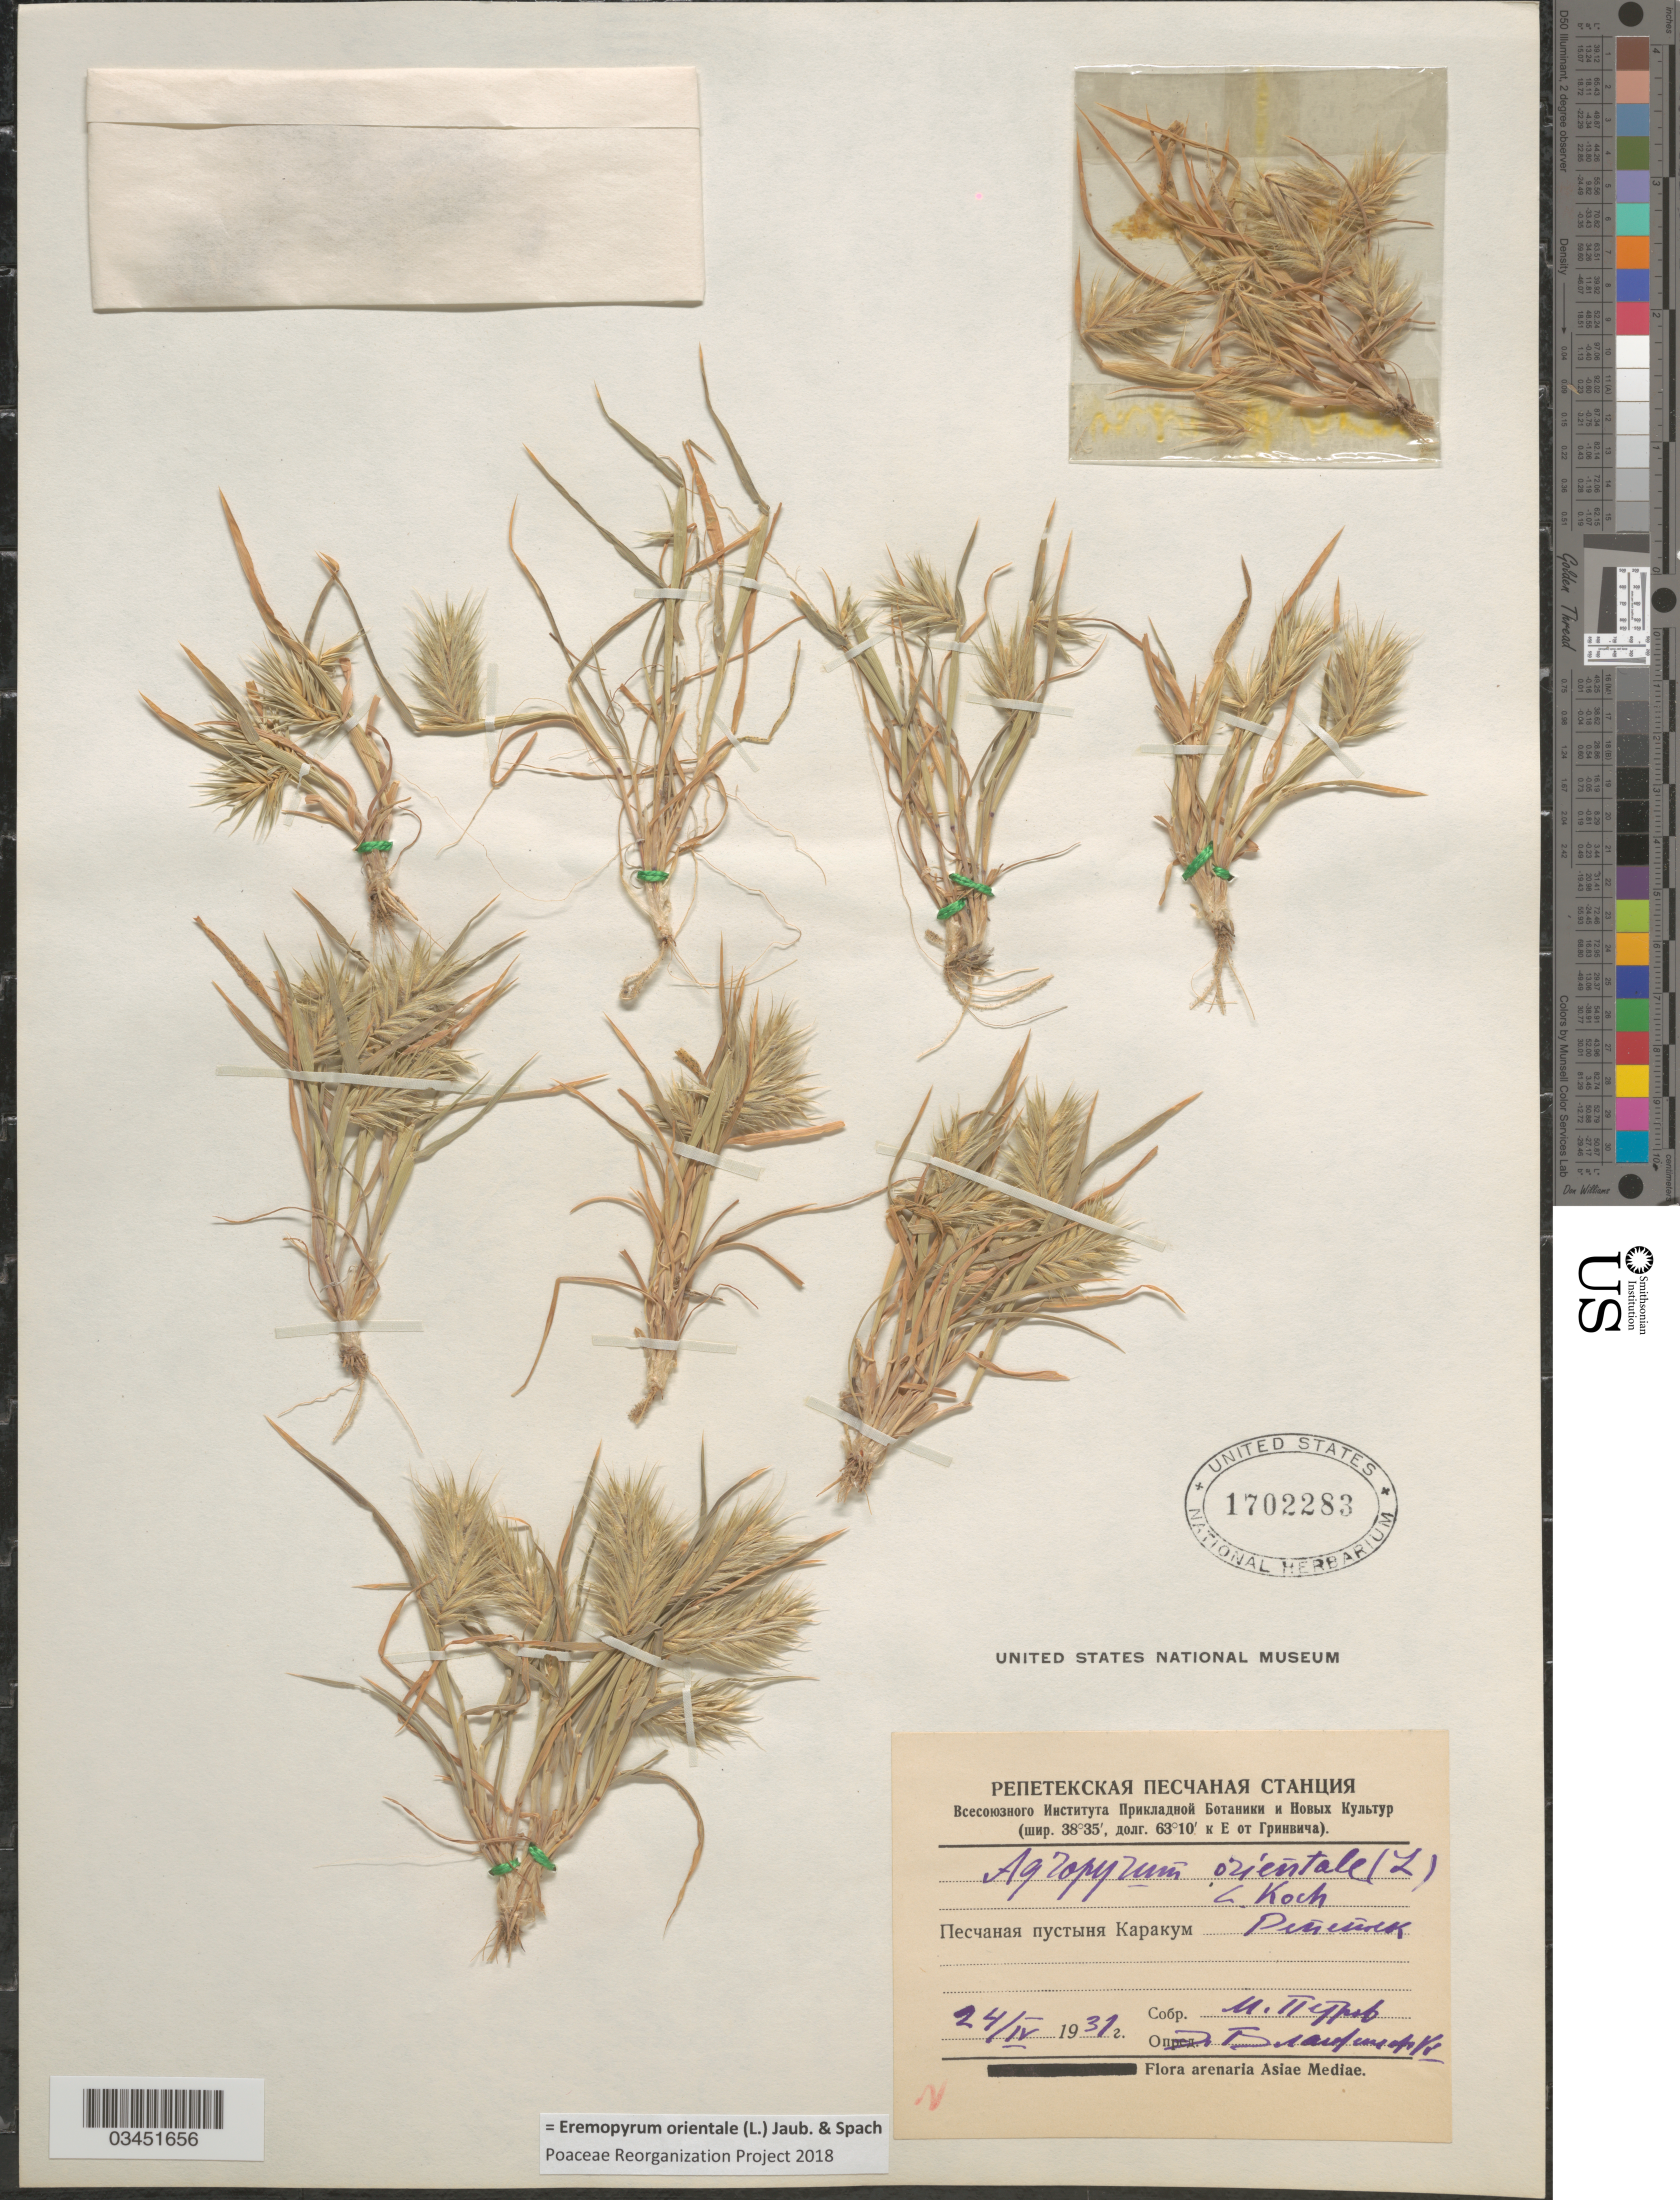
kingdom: Plantae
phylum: Tracheophyta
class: Liliopsida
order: Poales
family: Poaceae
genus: Eremopyrum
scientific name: Eremopyrum orientale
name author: (L.) Jaub. & Spach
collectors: M. Petrov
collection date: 1931-04-24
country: Turkmenistan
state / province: Lebap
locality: Arenaria Asiae Mediae. Karakum Desert, Repetek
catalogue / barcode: US 1702283